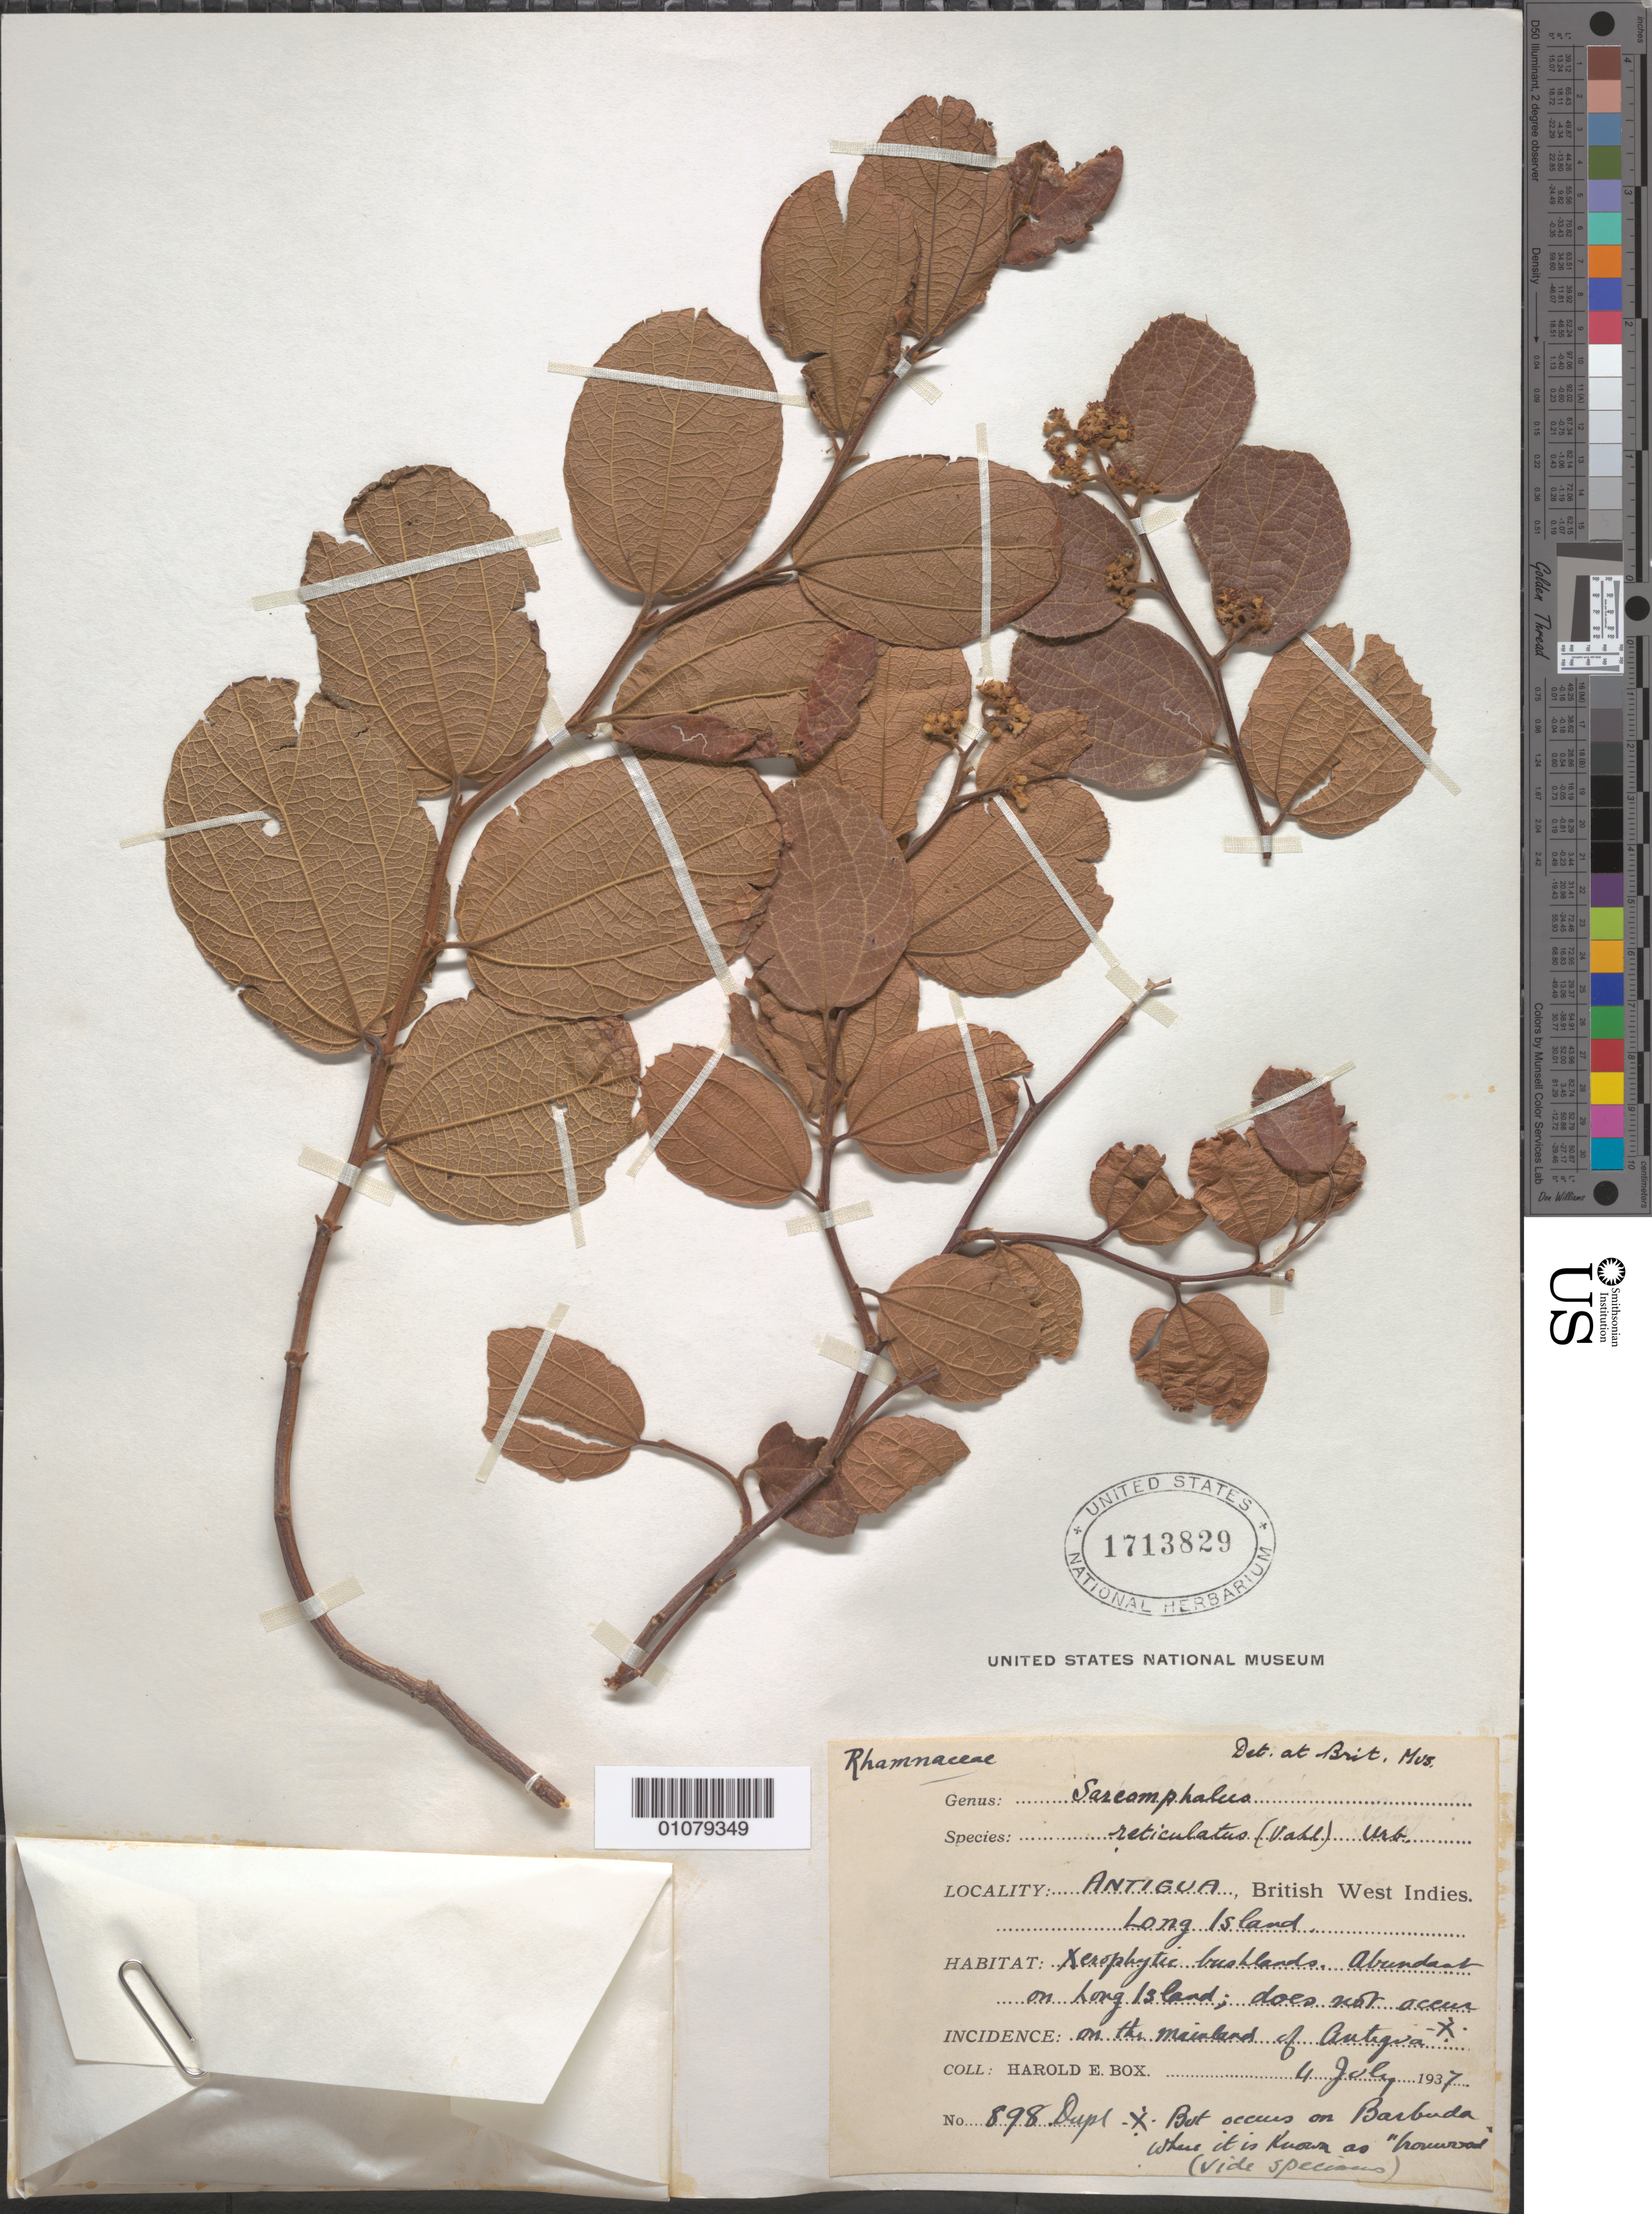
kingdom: Plantae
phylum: Tracheophyta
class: Magnoliopsida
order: Rosales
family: Rhamnaceae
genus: Sarcomphalus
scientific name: Sarcomphalus reticulatus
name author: (Vahl) Urb.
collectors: H. E. Box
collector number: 898 Dupl.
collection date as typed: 04 Jul 1937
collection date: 1937-07-04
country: Antigua and Barbuda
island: Leeward Is.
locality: Long Island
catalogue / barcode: US 1713829